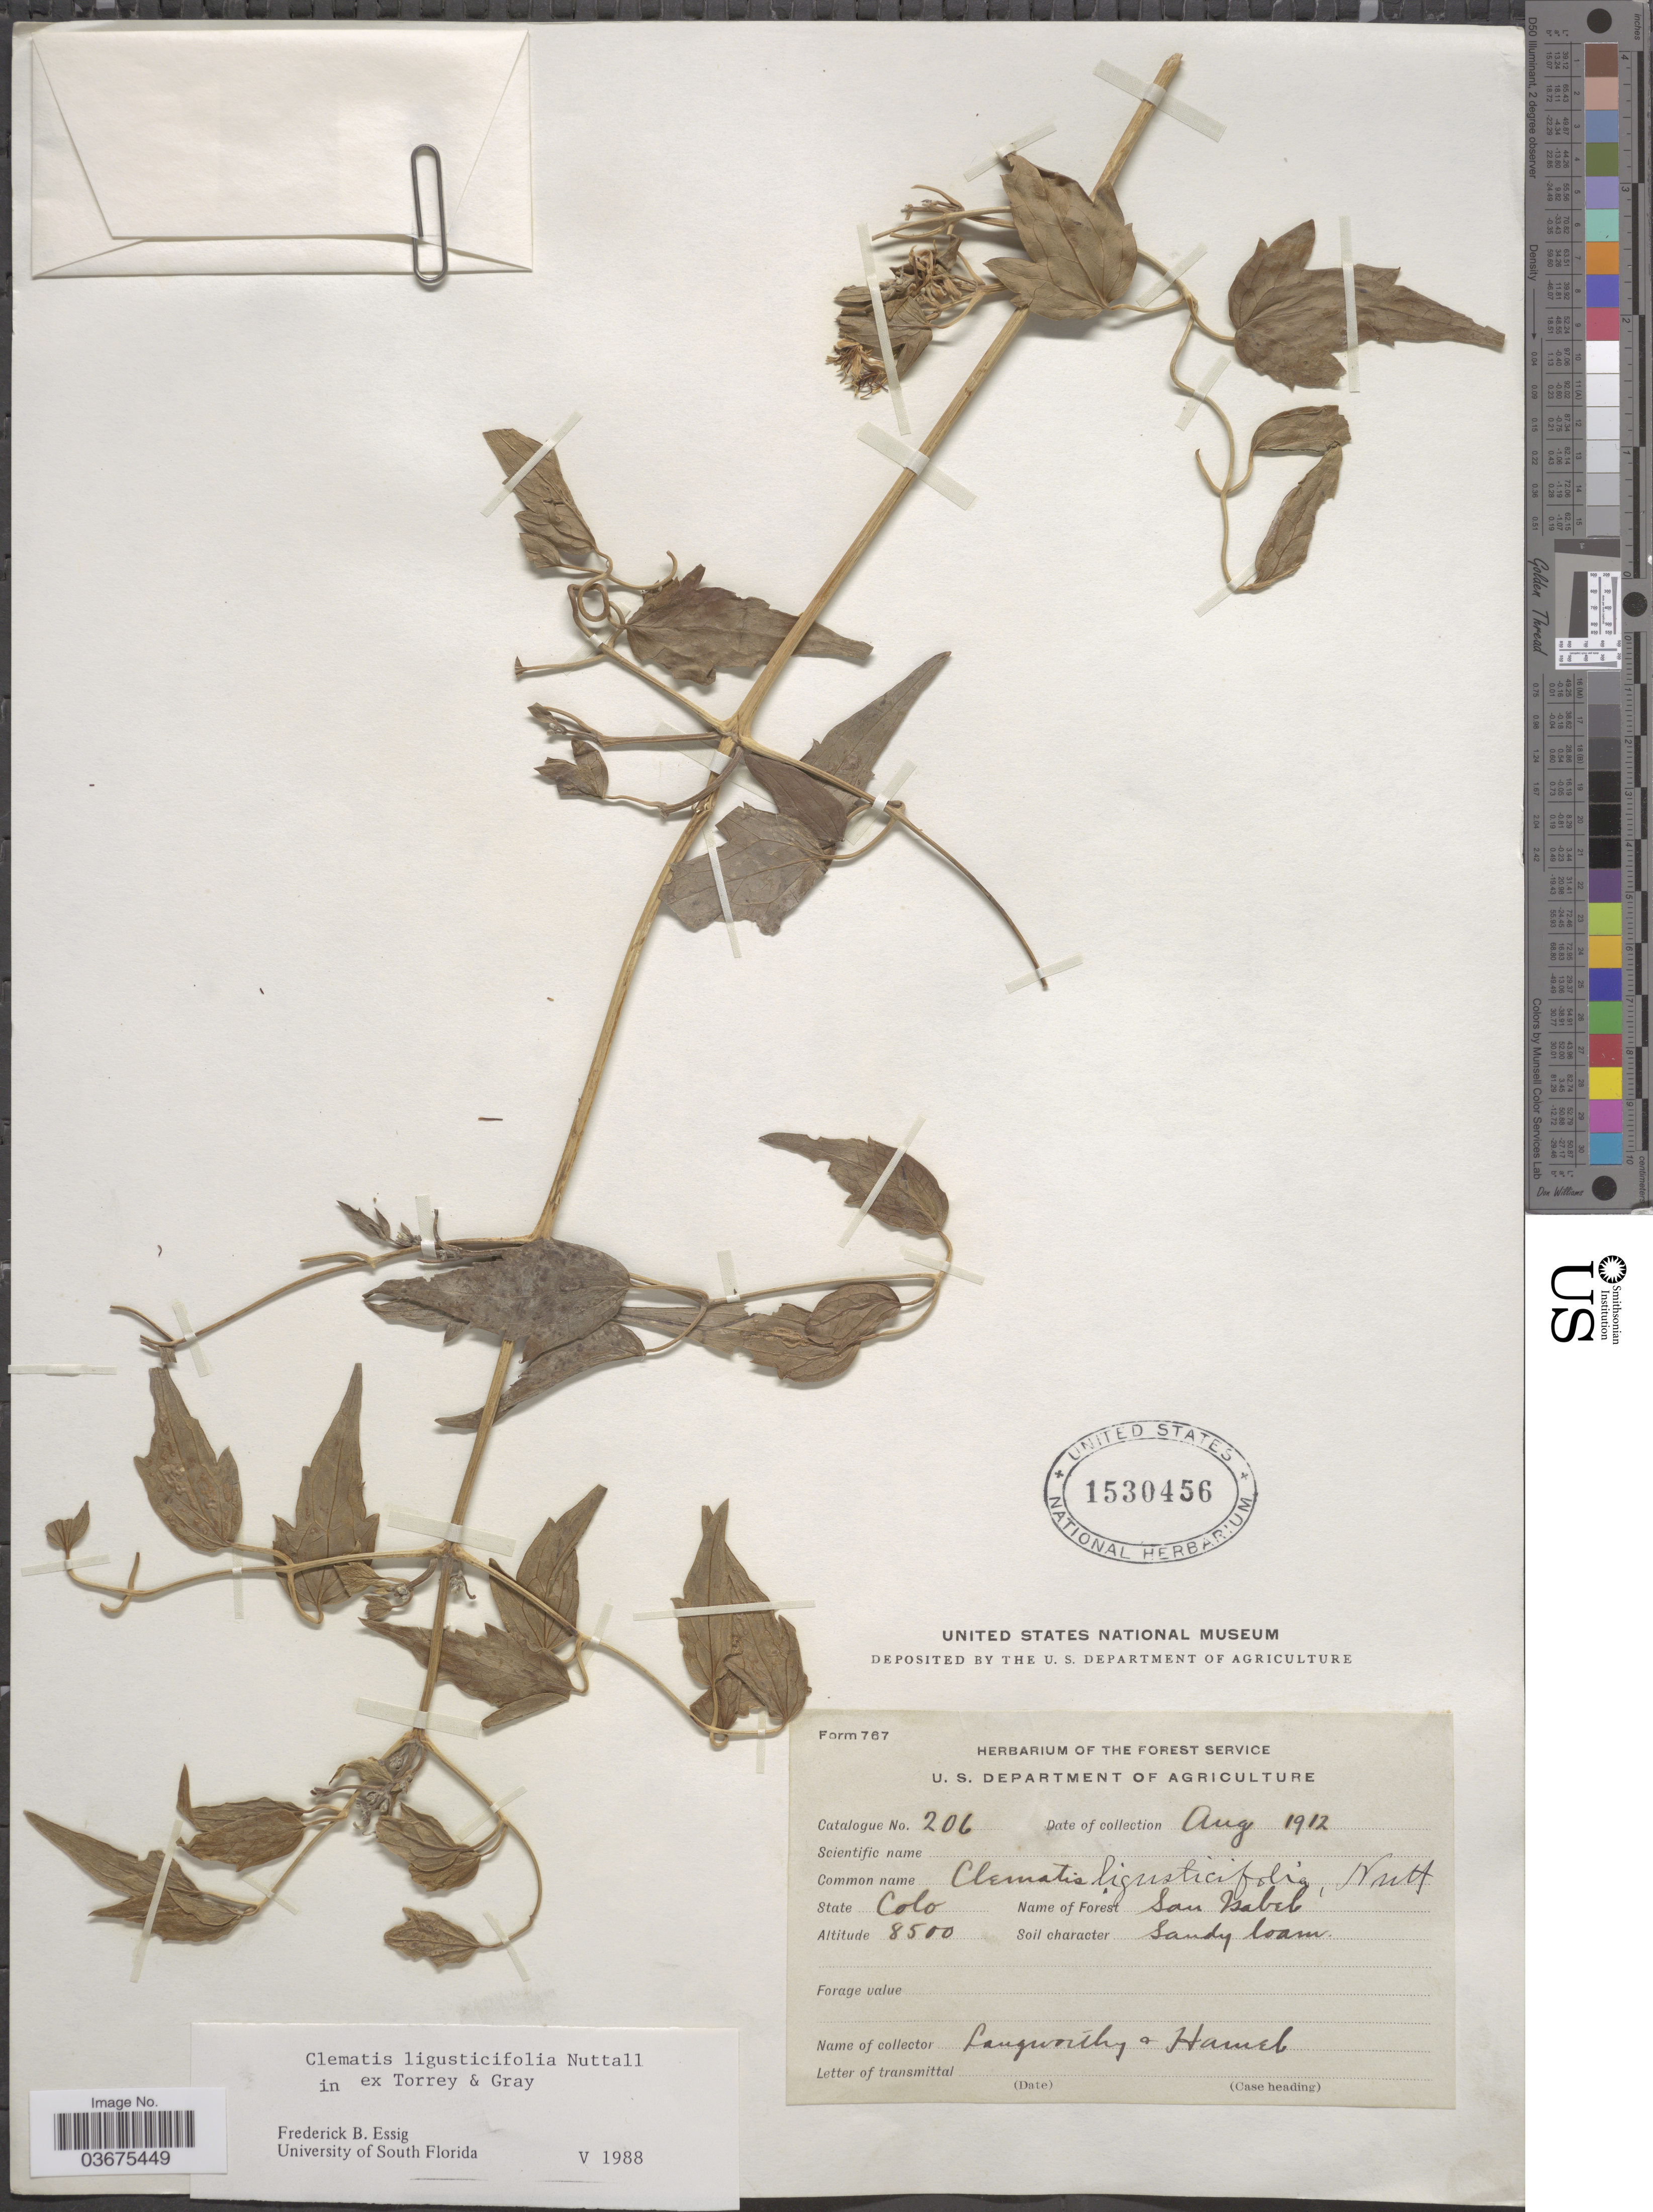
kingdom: Plantae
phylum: Tracheophyta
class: Magnoliopsida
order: Ranunculales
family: Ranunculaceae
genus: Clematis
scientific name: Clematis ligusticifolia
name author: Nutt.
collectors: Langworthy & -. Hamel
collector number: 206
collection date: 1912-08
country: United States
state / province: Colorado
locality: Name of Forest San Isabel.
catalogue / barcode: US 1530456